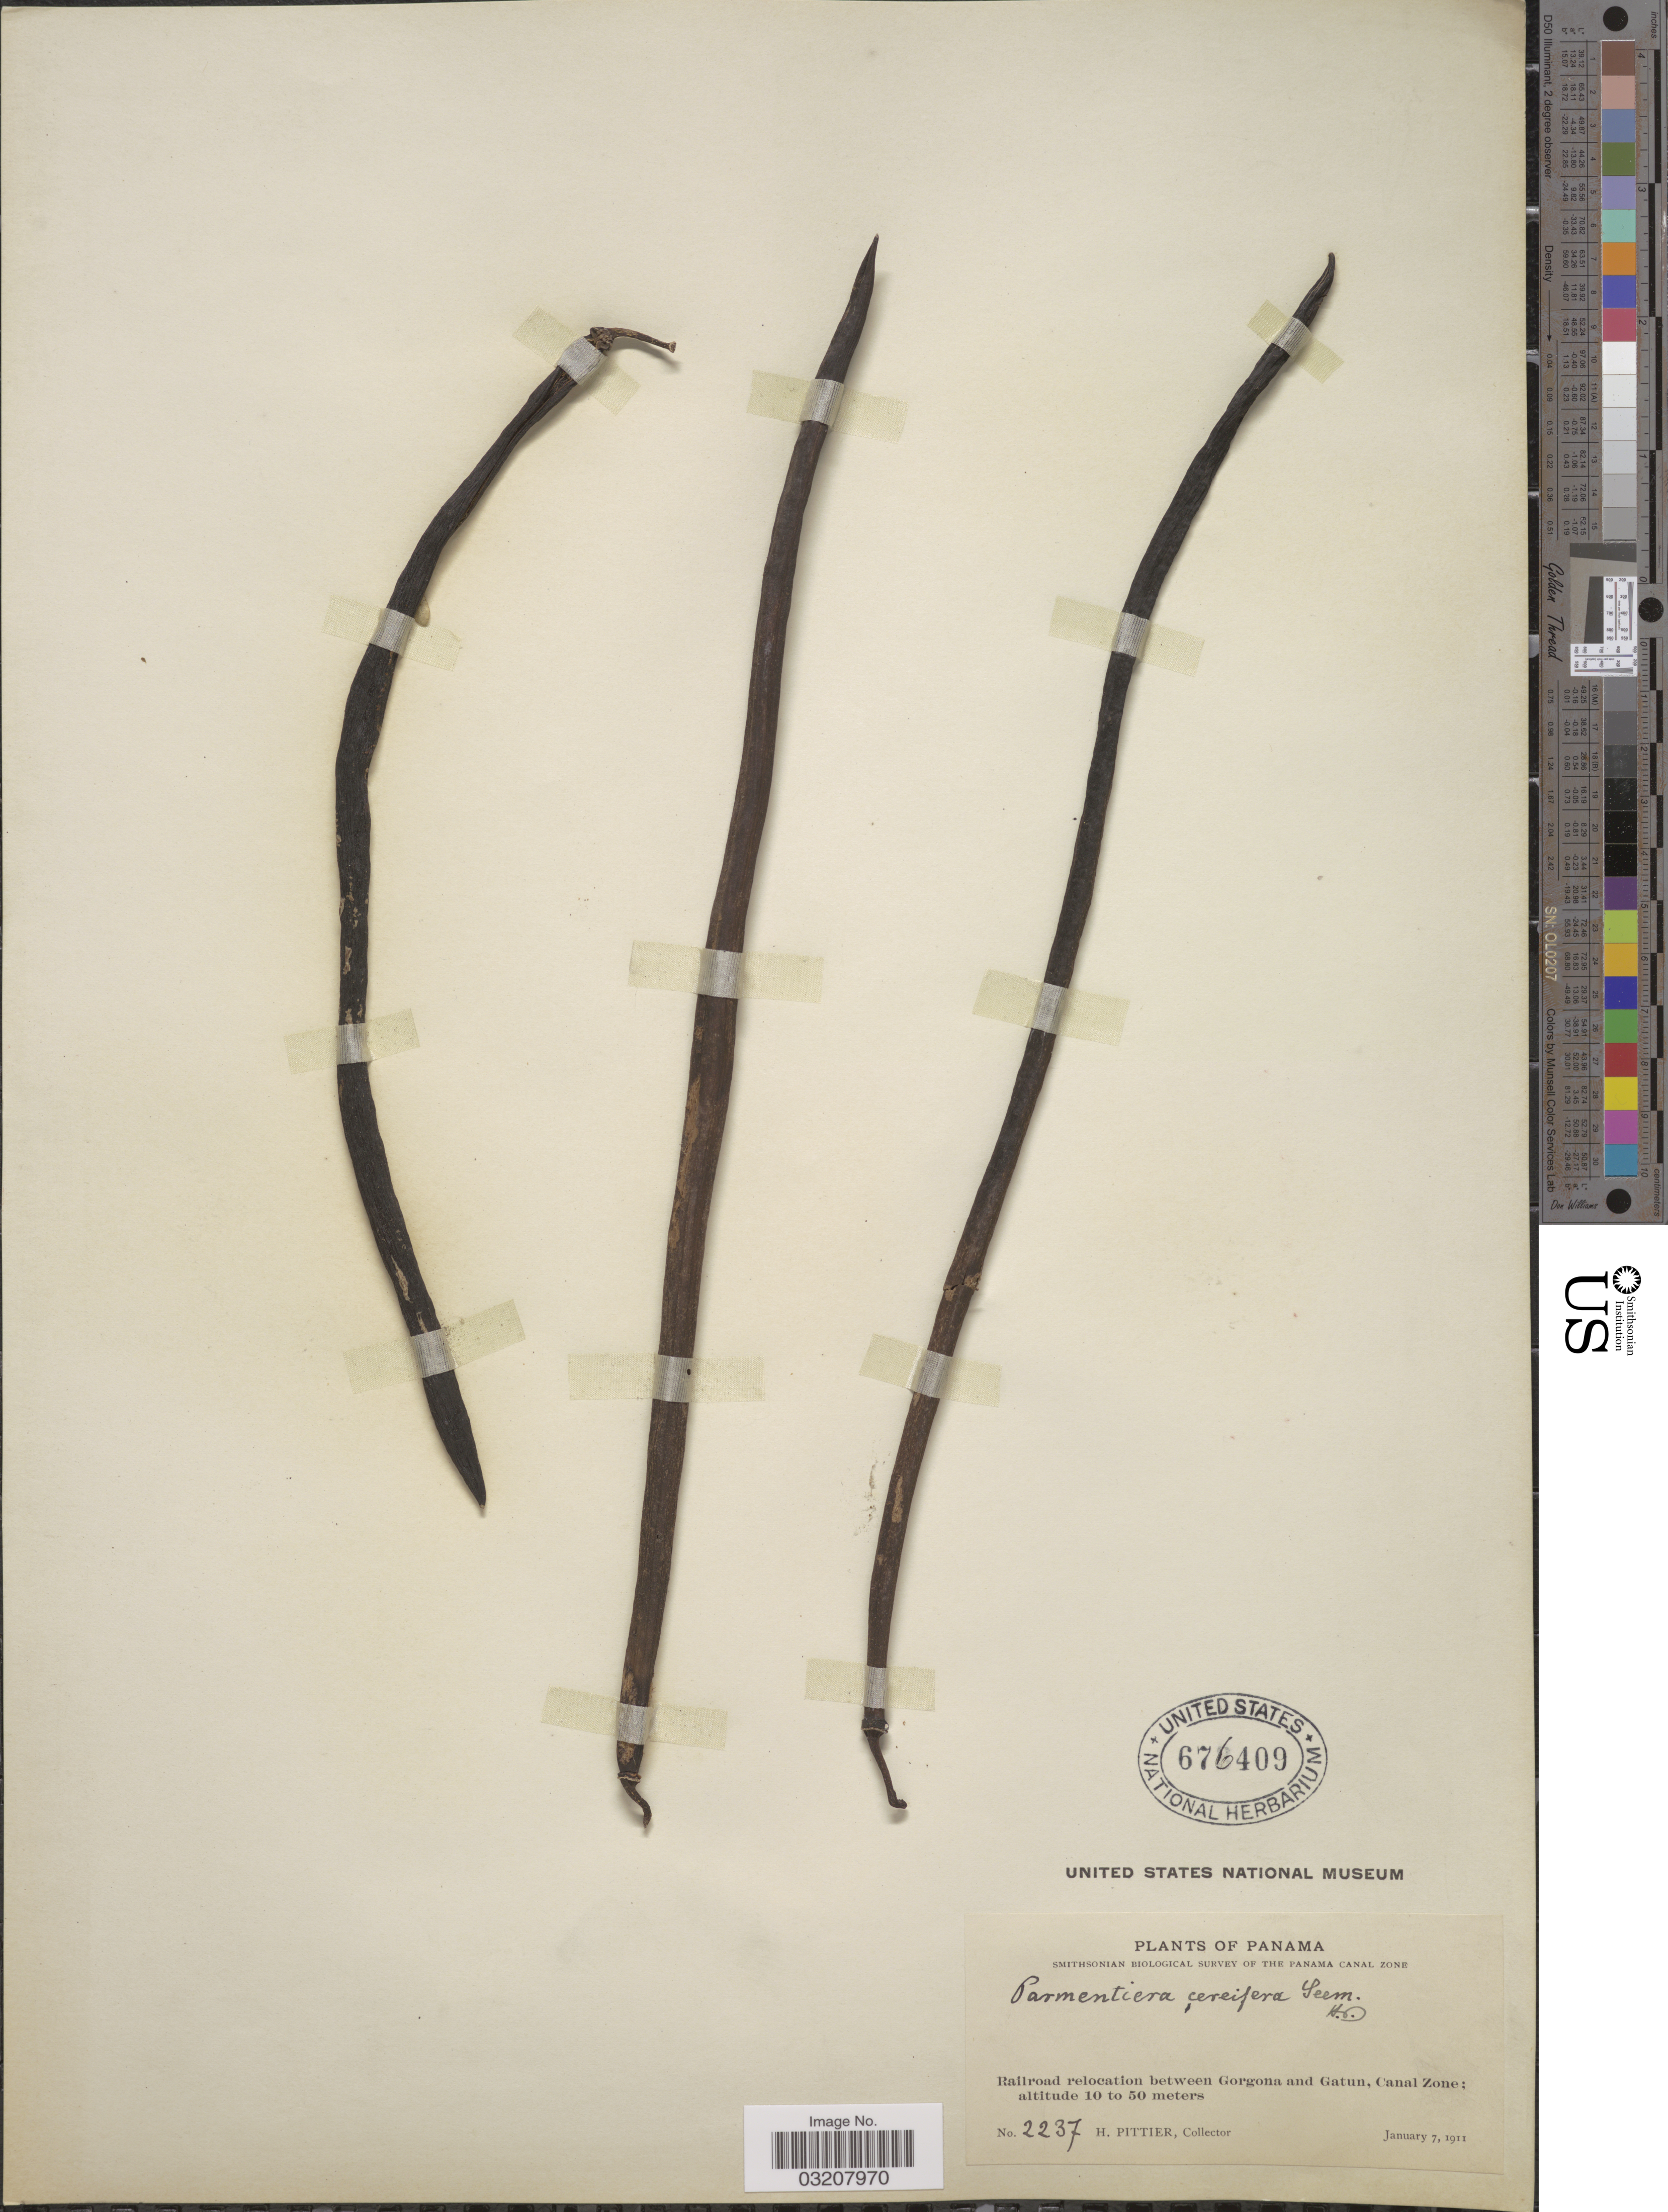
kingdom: Plantae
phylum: Tracheophyta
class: Magnoliopsida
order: Lamiales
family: Bignoniaceae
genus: Parmentiera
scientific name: Parmentiera cereifera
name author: Seem.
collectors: H. F. Pittier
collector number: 2237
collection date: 1911-01-07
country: Panama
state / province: Colón / Panamá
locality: Railroad relocation between Gorgona and Gatun, Canal Zone.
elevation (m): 10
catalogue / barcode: US 676409